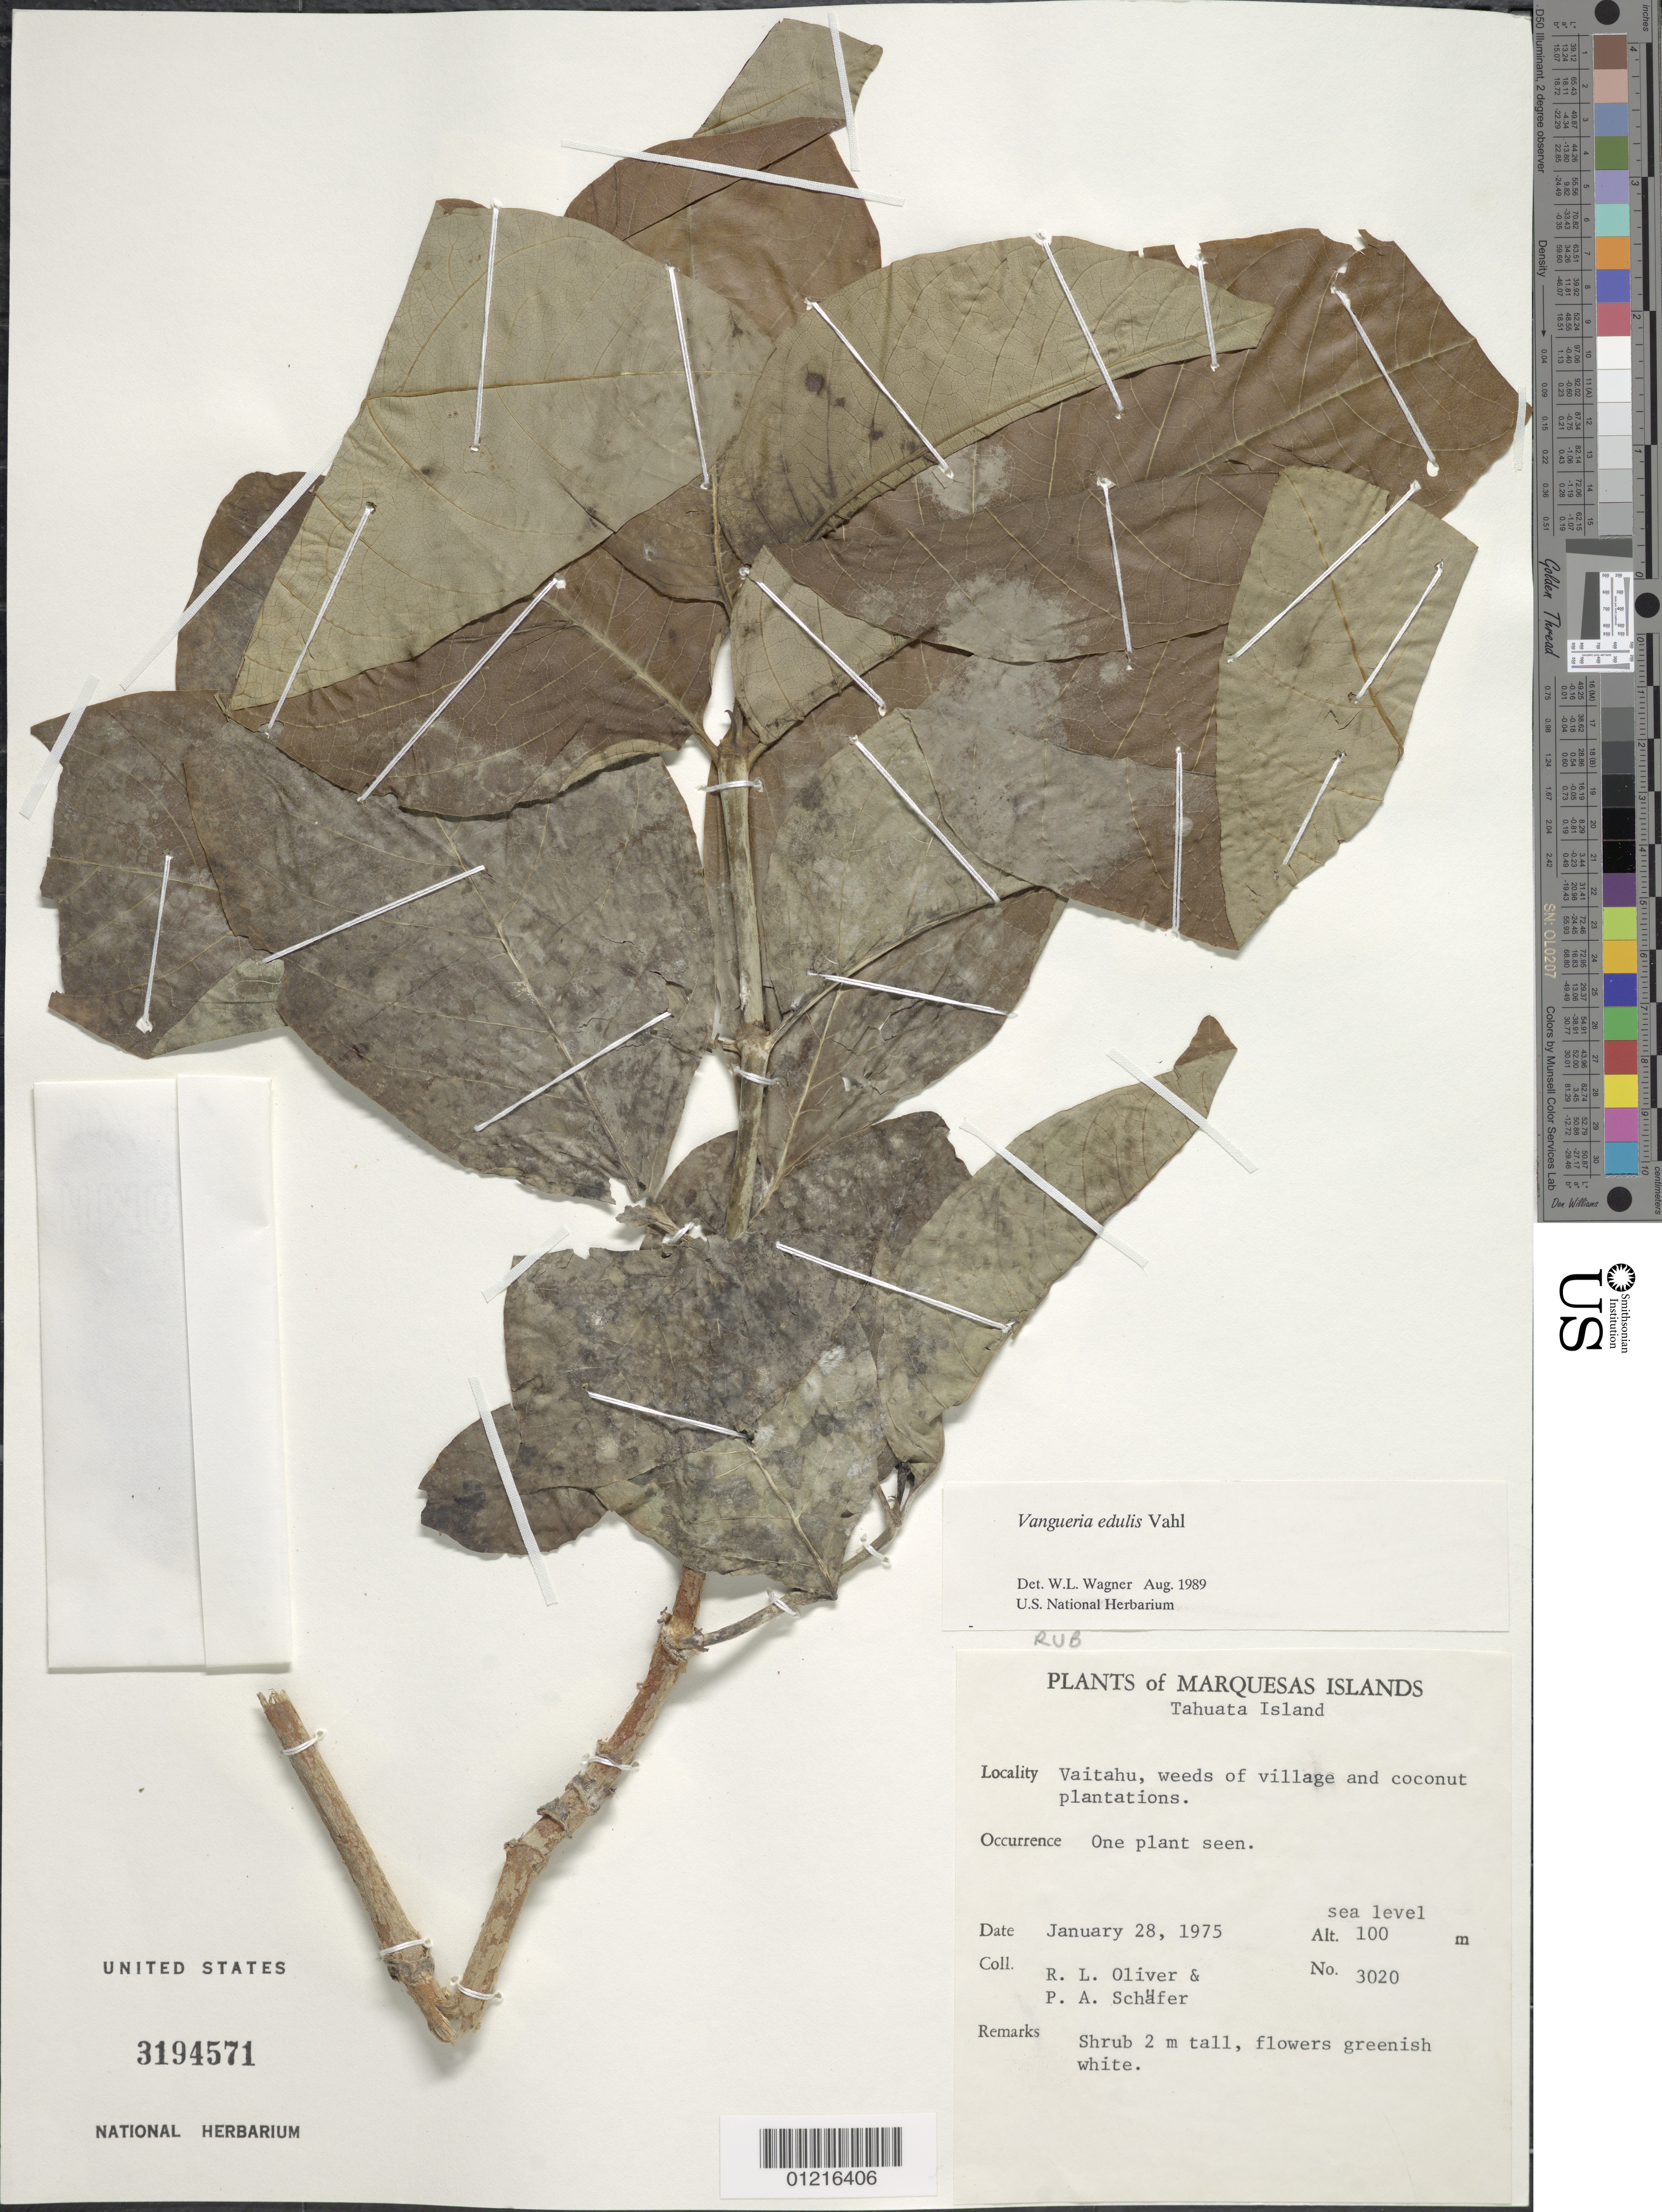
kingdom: Plantae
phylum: Tracheophyta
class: Magnoliopsida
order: Gentianales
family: Rubiaceae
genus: Vangueria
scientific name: Vangueria madagascariensis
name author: J.F. Gmel.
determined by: Lorence, David H., (PTBG), National Tropical Botanical Garden (UNITED STATES)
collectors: R. L. Oliver & P. A. Schäfer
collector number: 3020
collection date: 1975-01-28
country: French Polynesia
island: Tahuata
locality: Vaitahu, village and coconut plantations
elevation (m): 0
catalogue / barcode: US 3194571